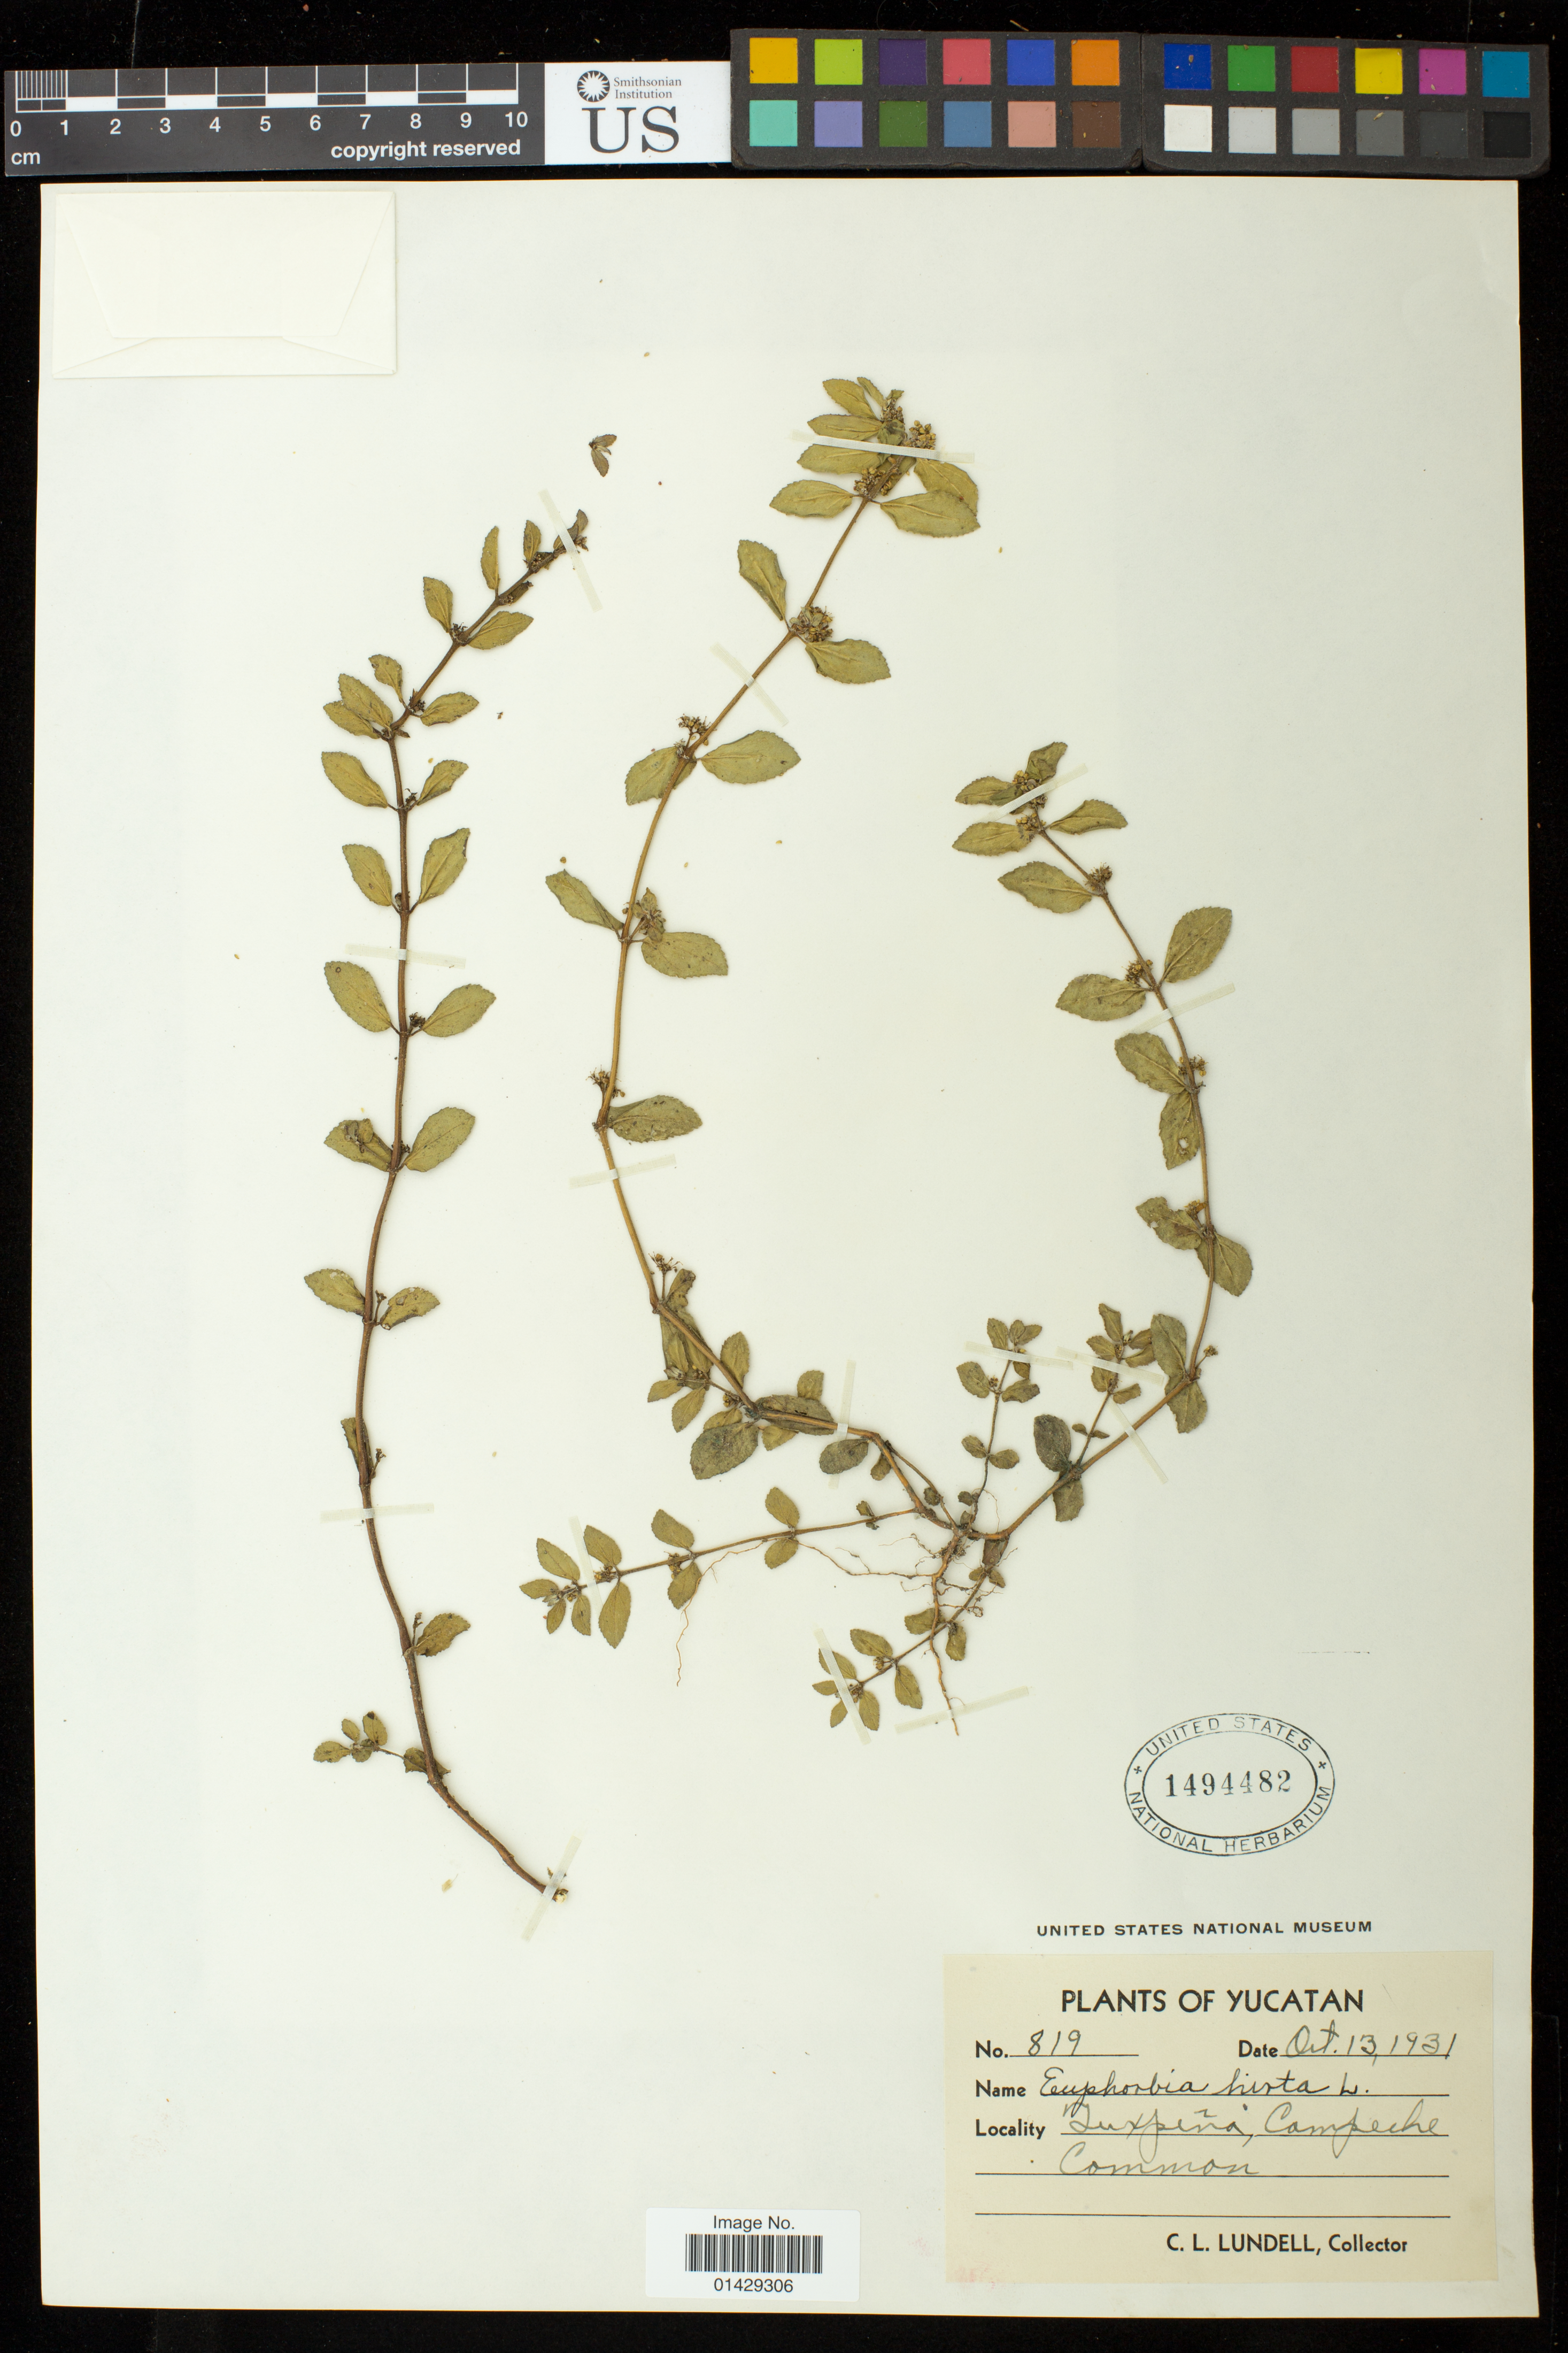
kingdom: Plantae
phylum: Tracheophyta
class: Magnoliopsida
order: Malpighiales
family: Euphorbiaceae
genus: Euphorbia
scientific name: Euphorbia hirta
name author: L.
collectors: C. L. Lundell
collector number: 819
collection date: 1931-10-13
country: Mexico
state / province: Campeche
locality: Yucatan; Tuxpena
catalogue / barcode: US 1494482